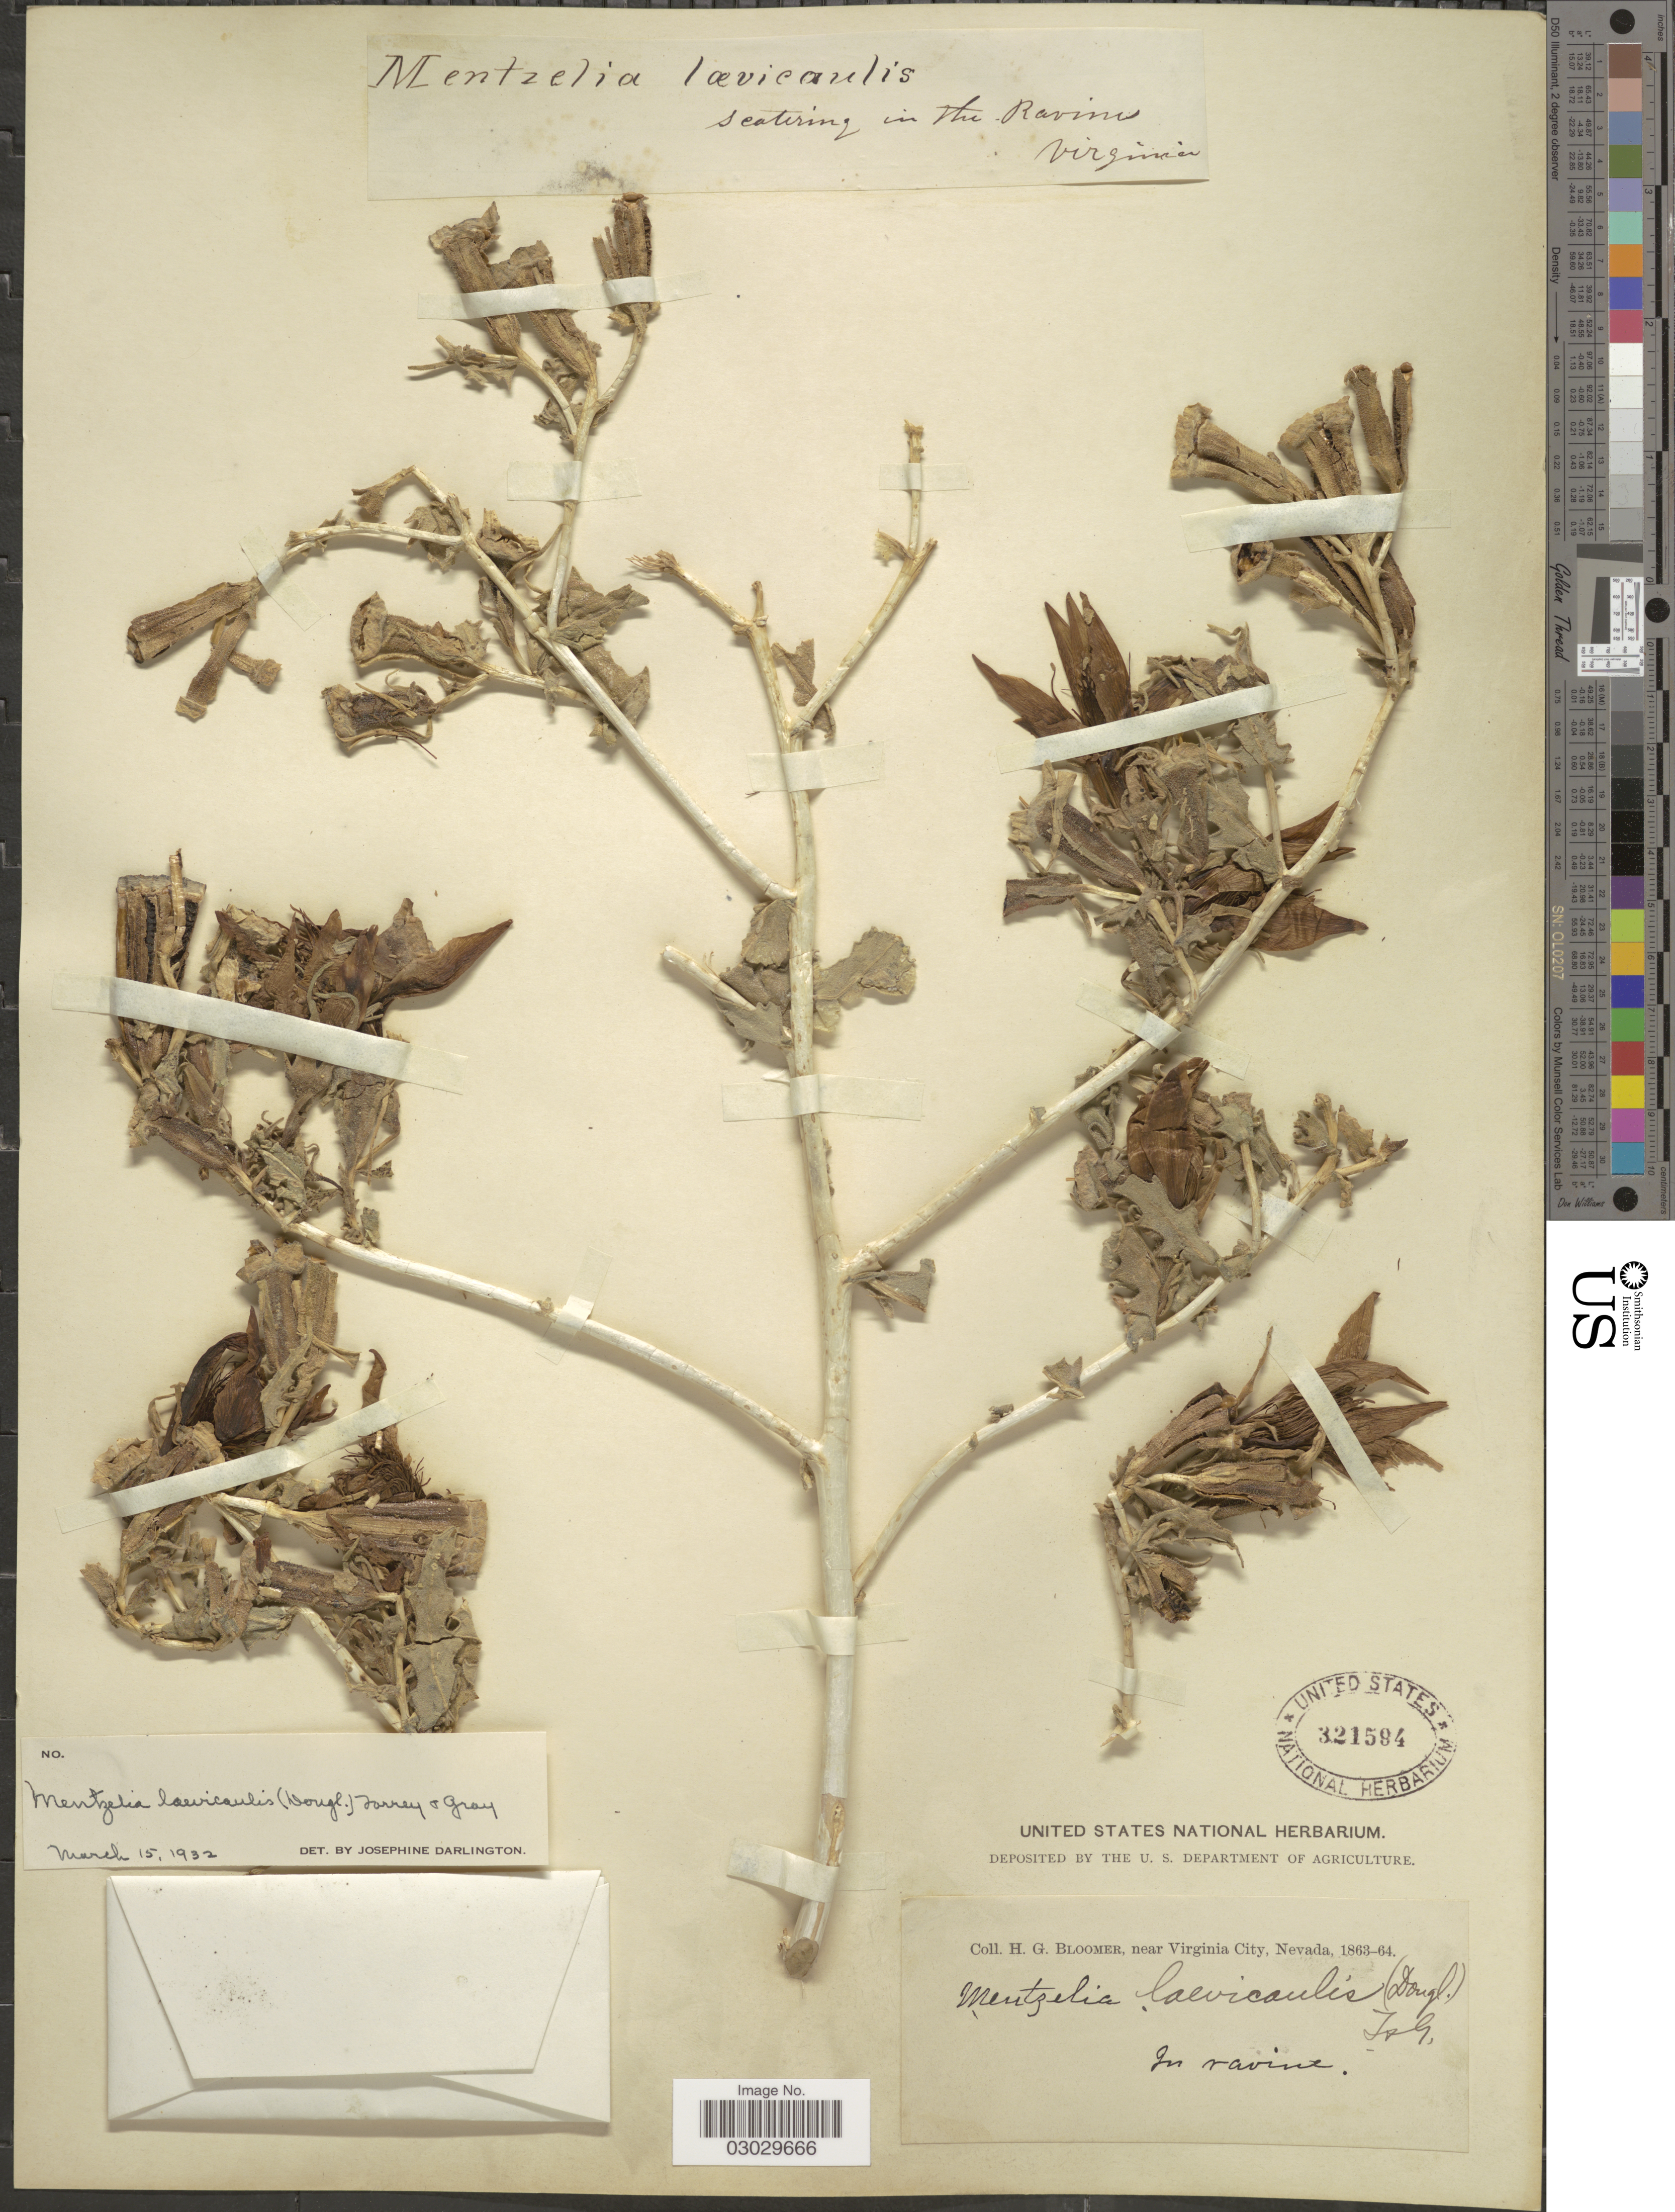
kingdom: Plantae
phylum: Tracheophyta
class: Magnoliopsida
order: Cornales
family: Loasaceae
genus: Mentzelia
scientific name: Mentzelia laevicaulis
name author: (Douglas ex Hook.) Torr. & A. Gray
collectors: H. Bloomer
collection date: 1863/1864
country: United States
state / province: Nevada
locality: Near Virginia City.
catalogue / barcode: US 321594